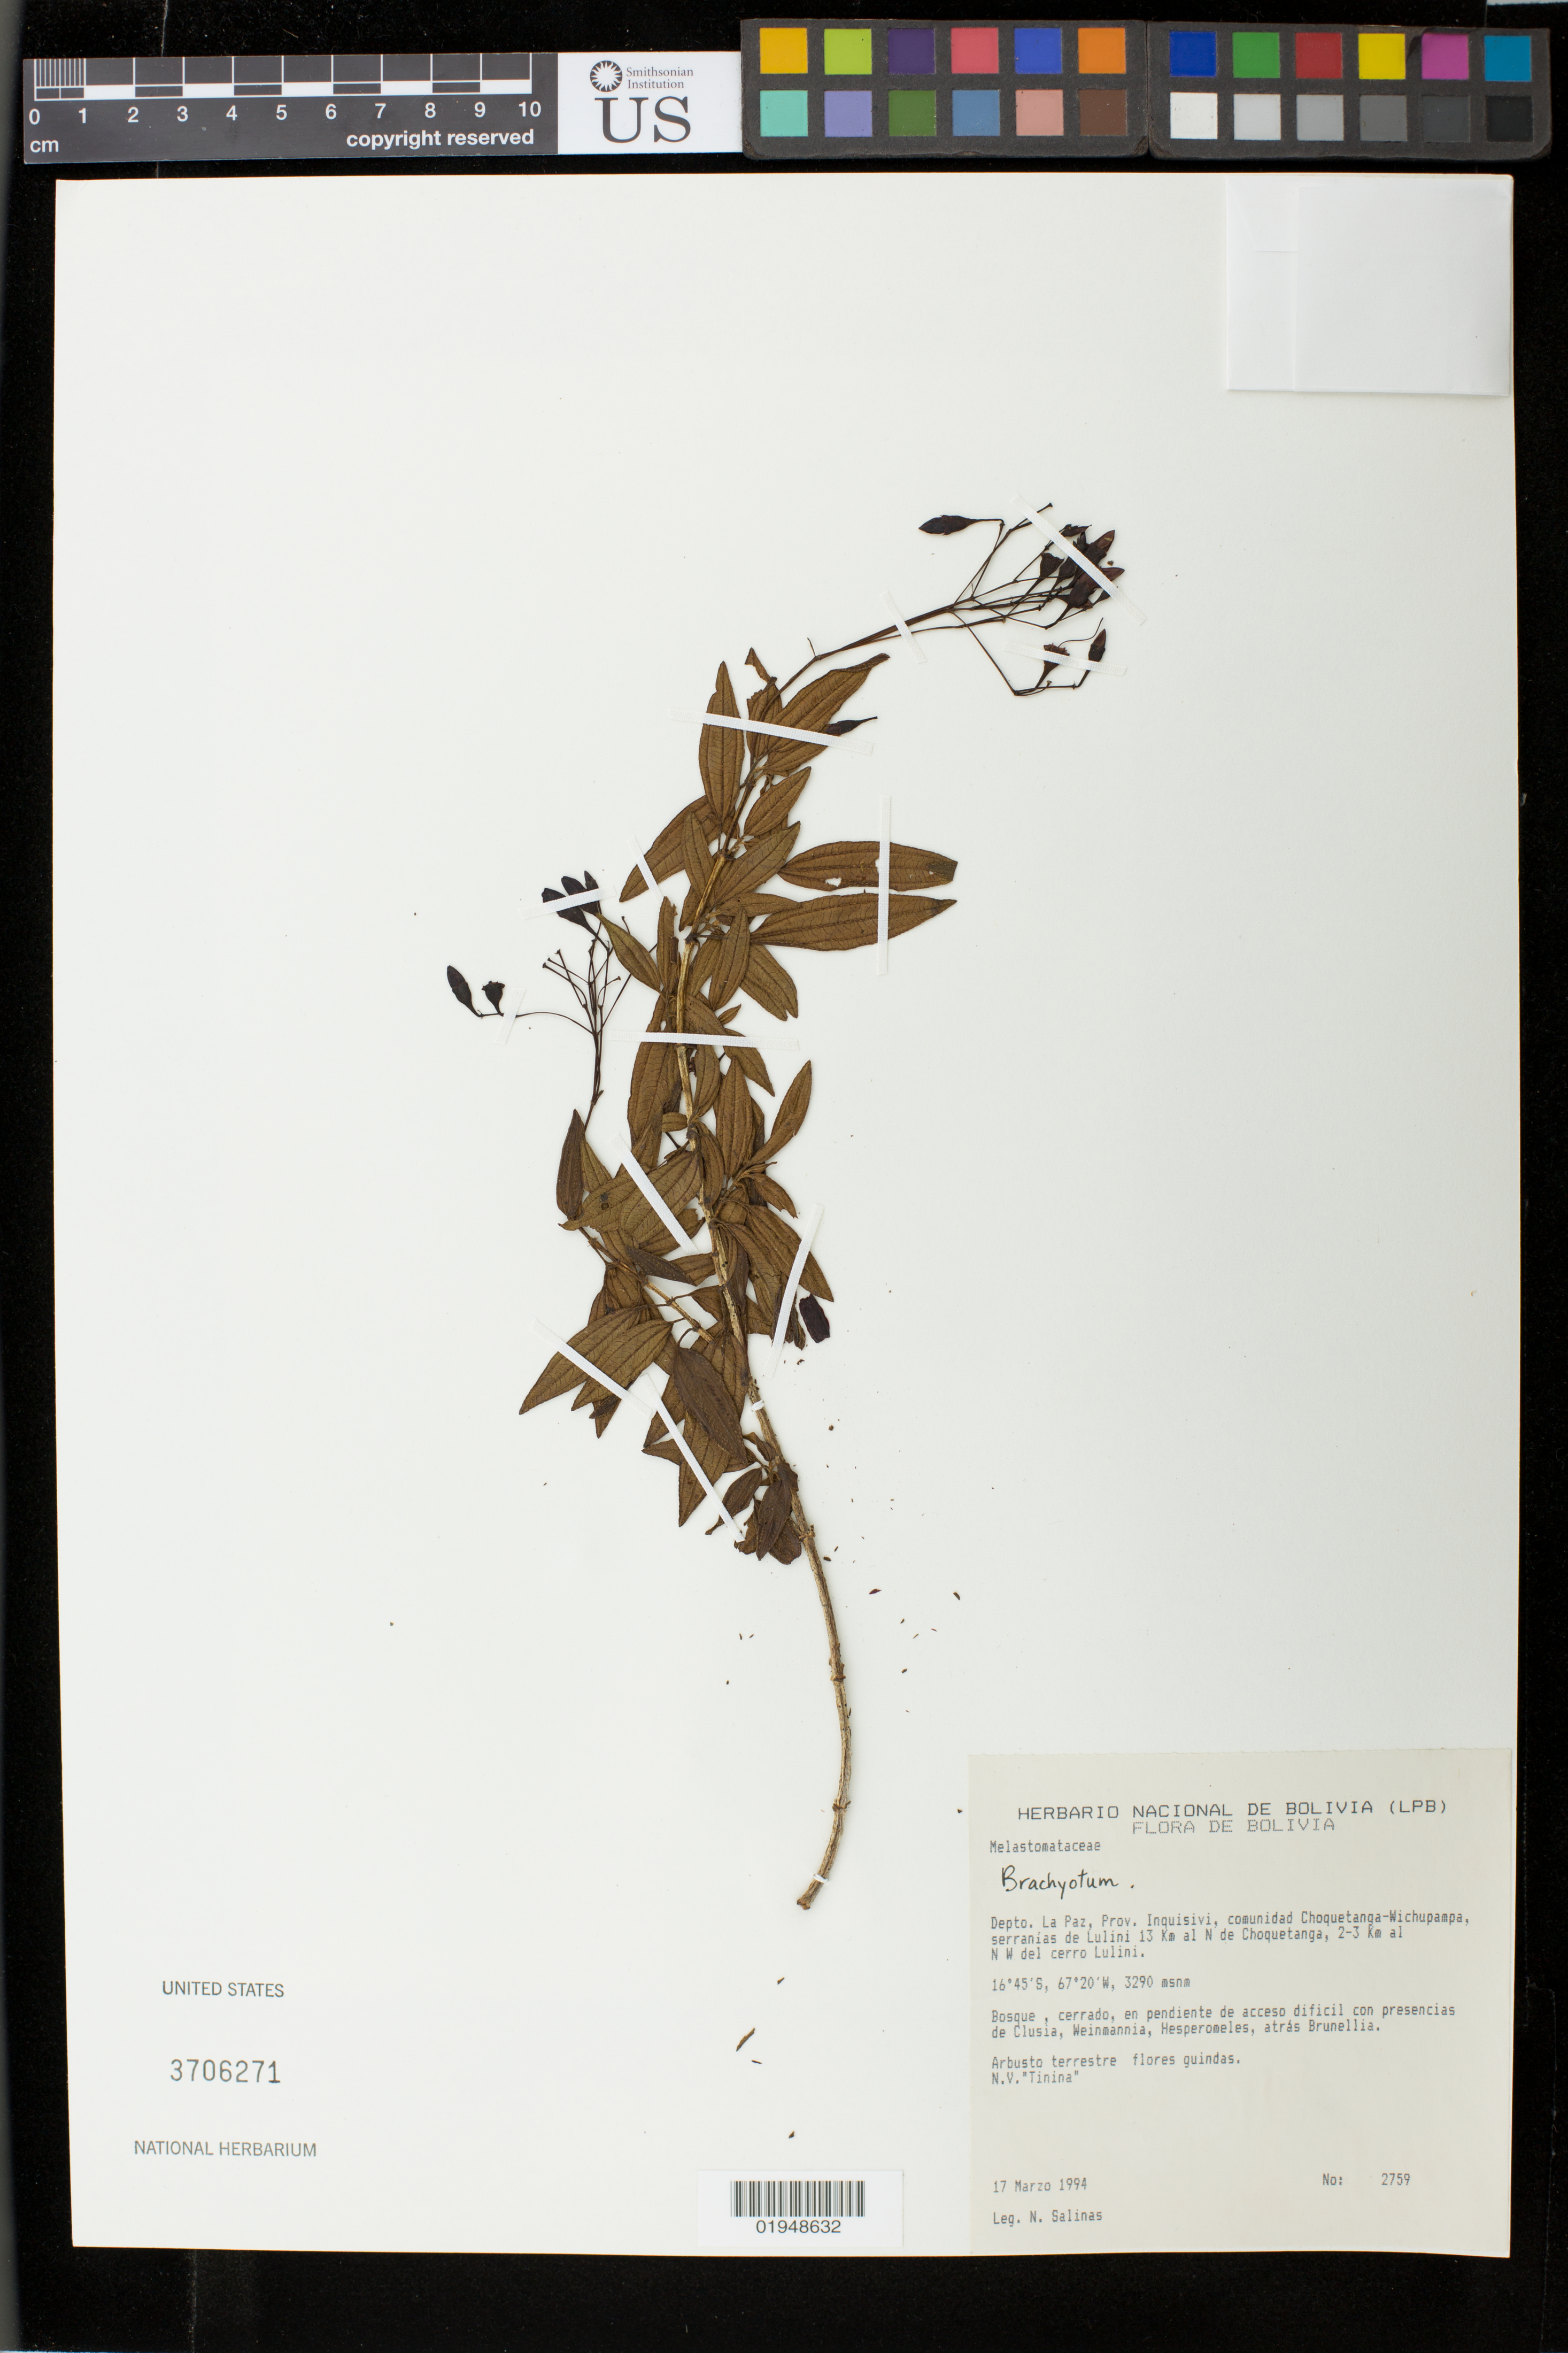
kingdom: Plantae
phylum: Tracheophyta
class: Magnoliopsida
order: Myrtales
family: Melastomataceae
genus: Brachyotum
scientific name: Brachyotum sp.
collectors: N. Salinas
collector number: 2759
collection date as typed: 17 Mar 1994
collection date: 1994-03-17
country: Bolivia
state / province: La Paz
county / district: Inquisivi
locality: comunidad Choquetanga-Wichupampa, serranías de Lulini, 13 km al N de Choquetanga, 2-3 km al NW del cerro Lulini.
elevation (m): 3290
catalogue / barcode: US 3706271